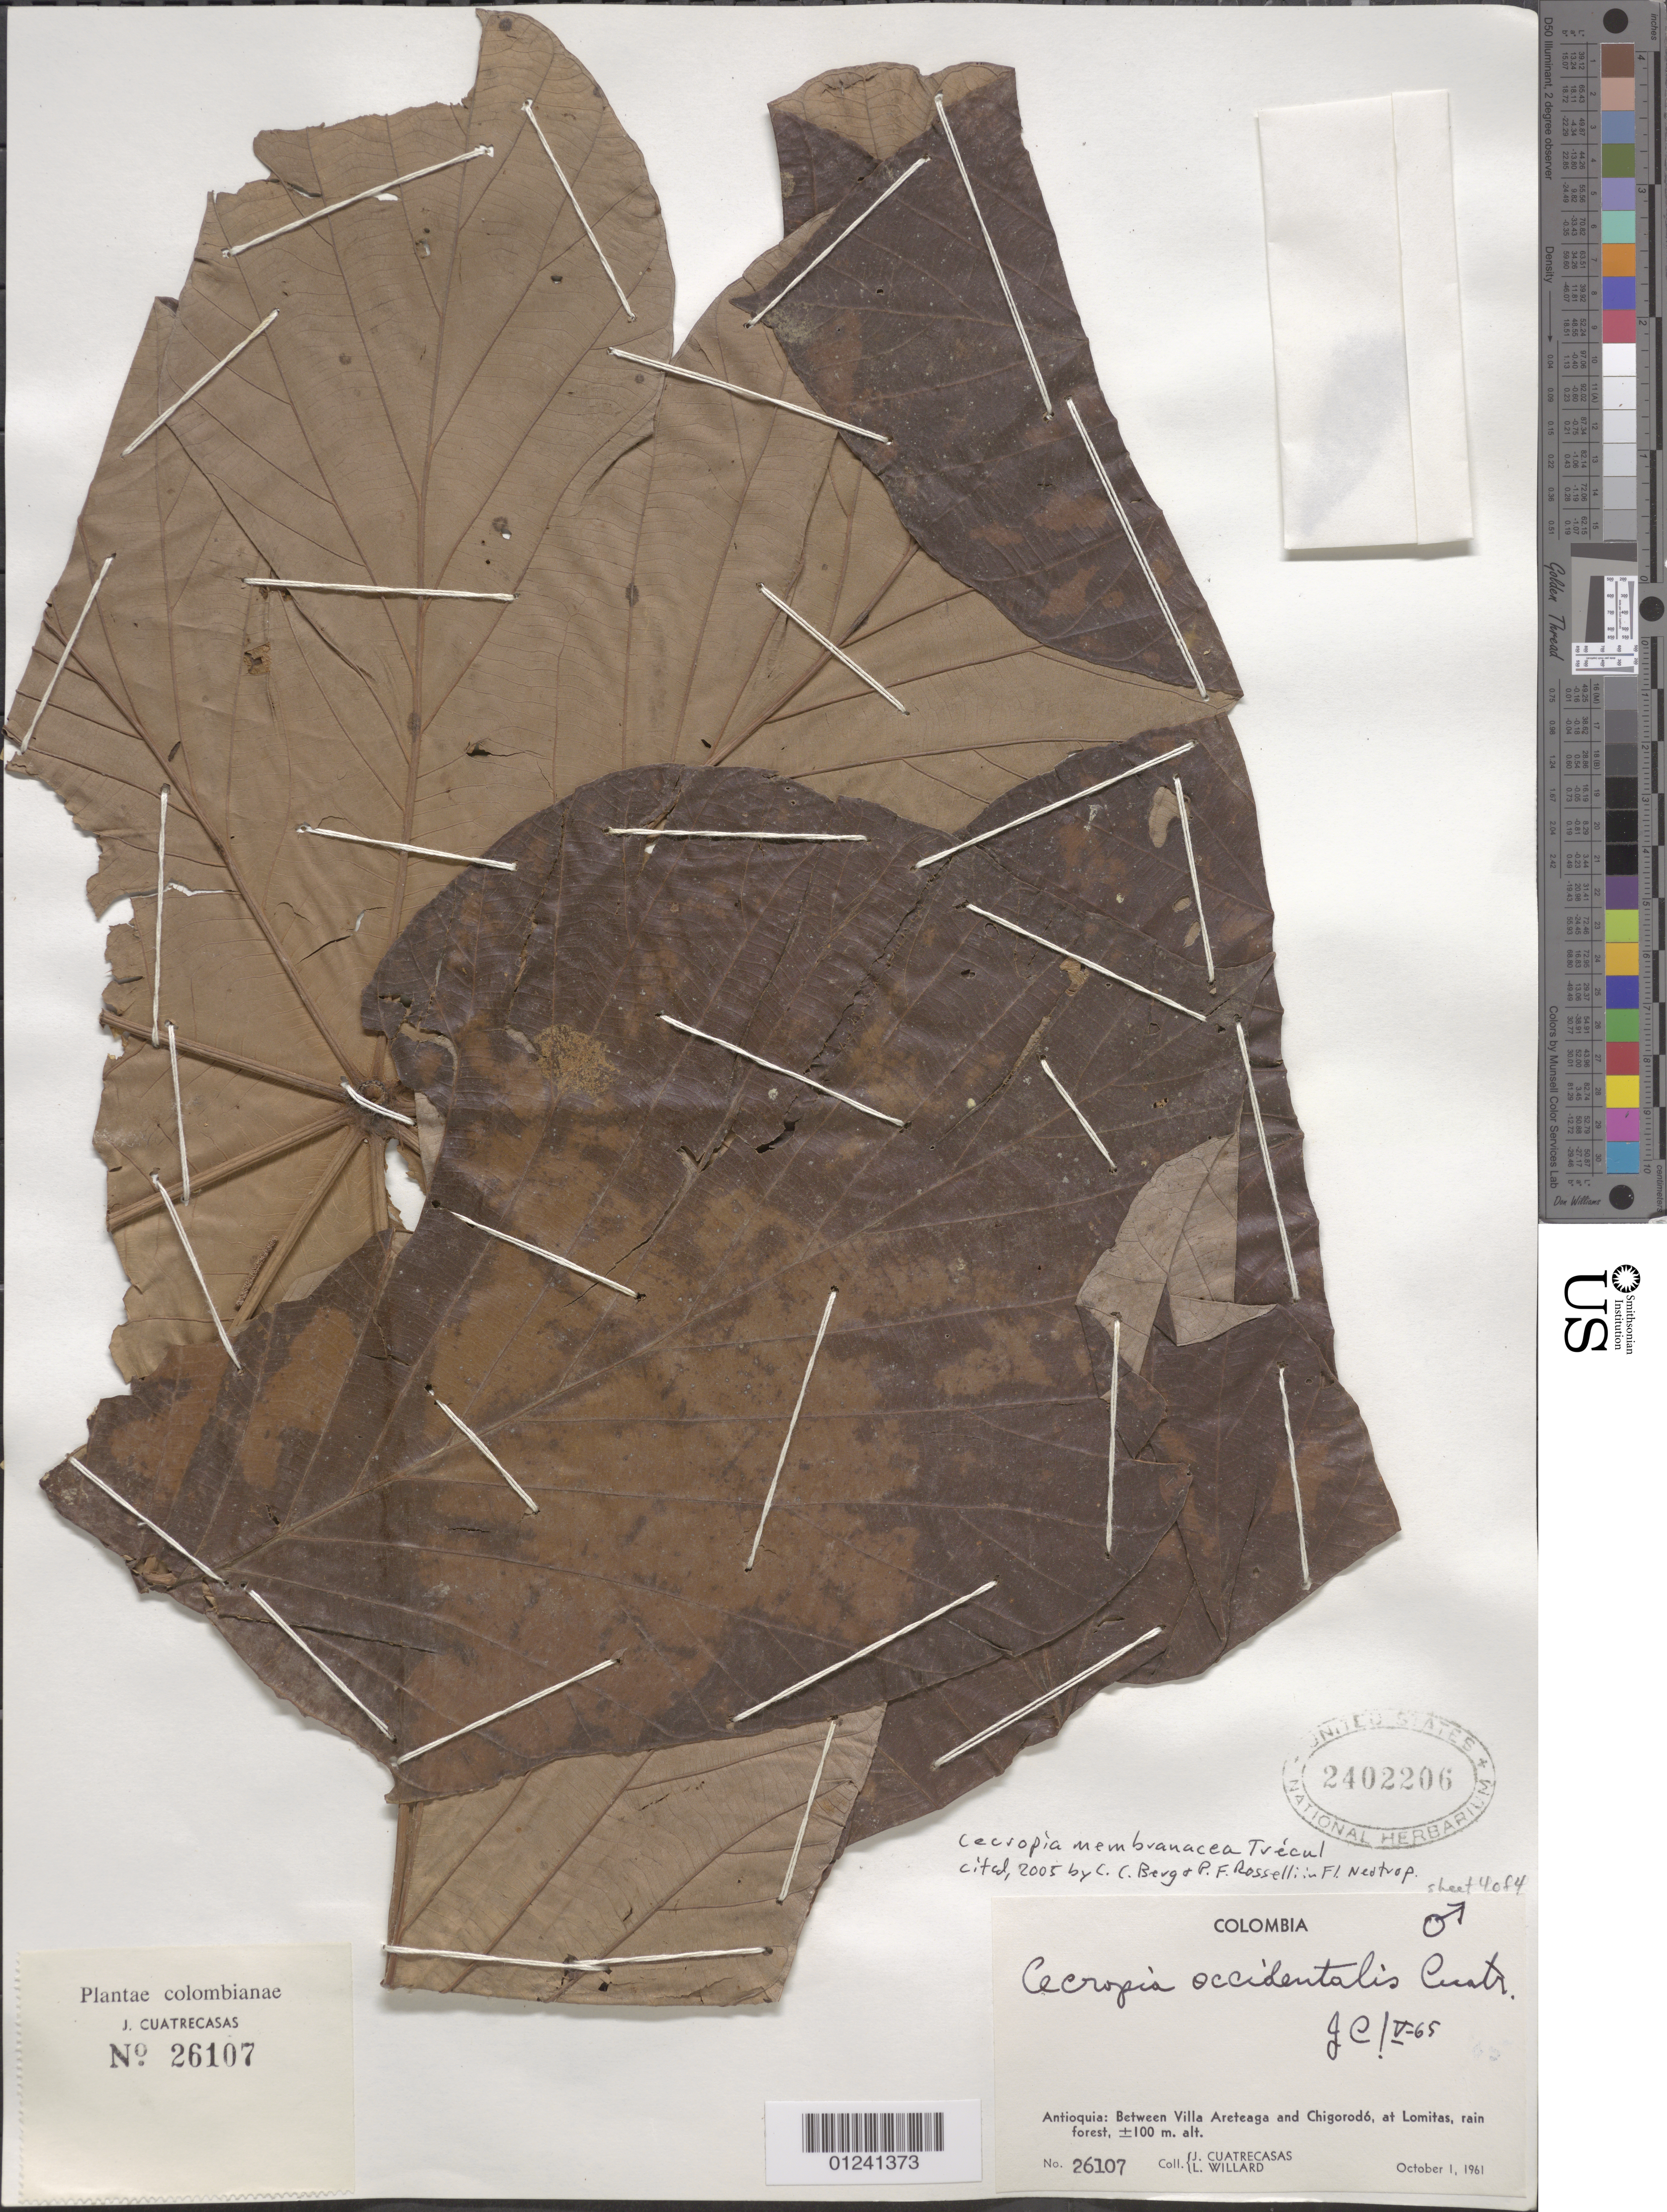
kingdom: Plantae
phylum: Tracheophyta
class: Magnoliopsida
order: Rosales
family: Urticaceae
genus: Cecropia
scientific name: Cecropia membranacea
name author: Trécul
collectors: J. Cuatrecasas & L. Willard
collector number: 26107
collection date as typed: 1 Oct 1961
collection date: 1961-10-01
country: Colombia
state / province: Antioquia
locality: between Villa Arteaga and Chigorodó, at Lomitas, rain forest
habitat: rain forest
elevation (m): -100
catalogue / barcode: US 2402206